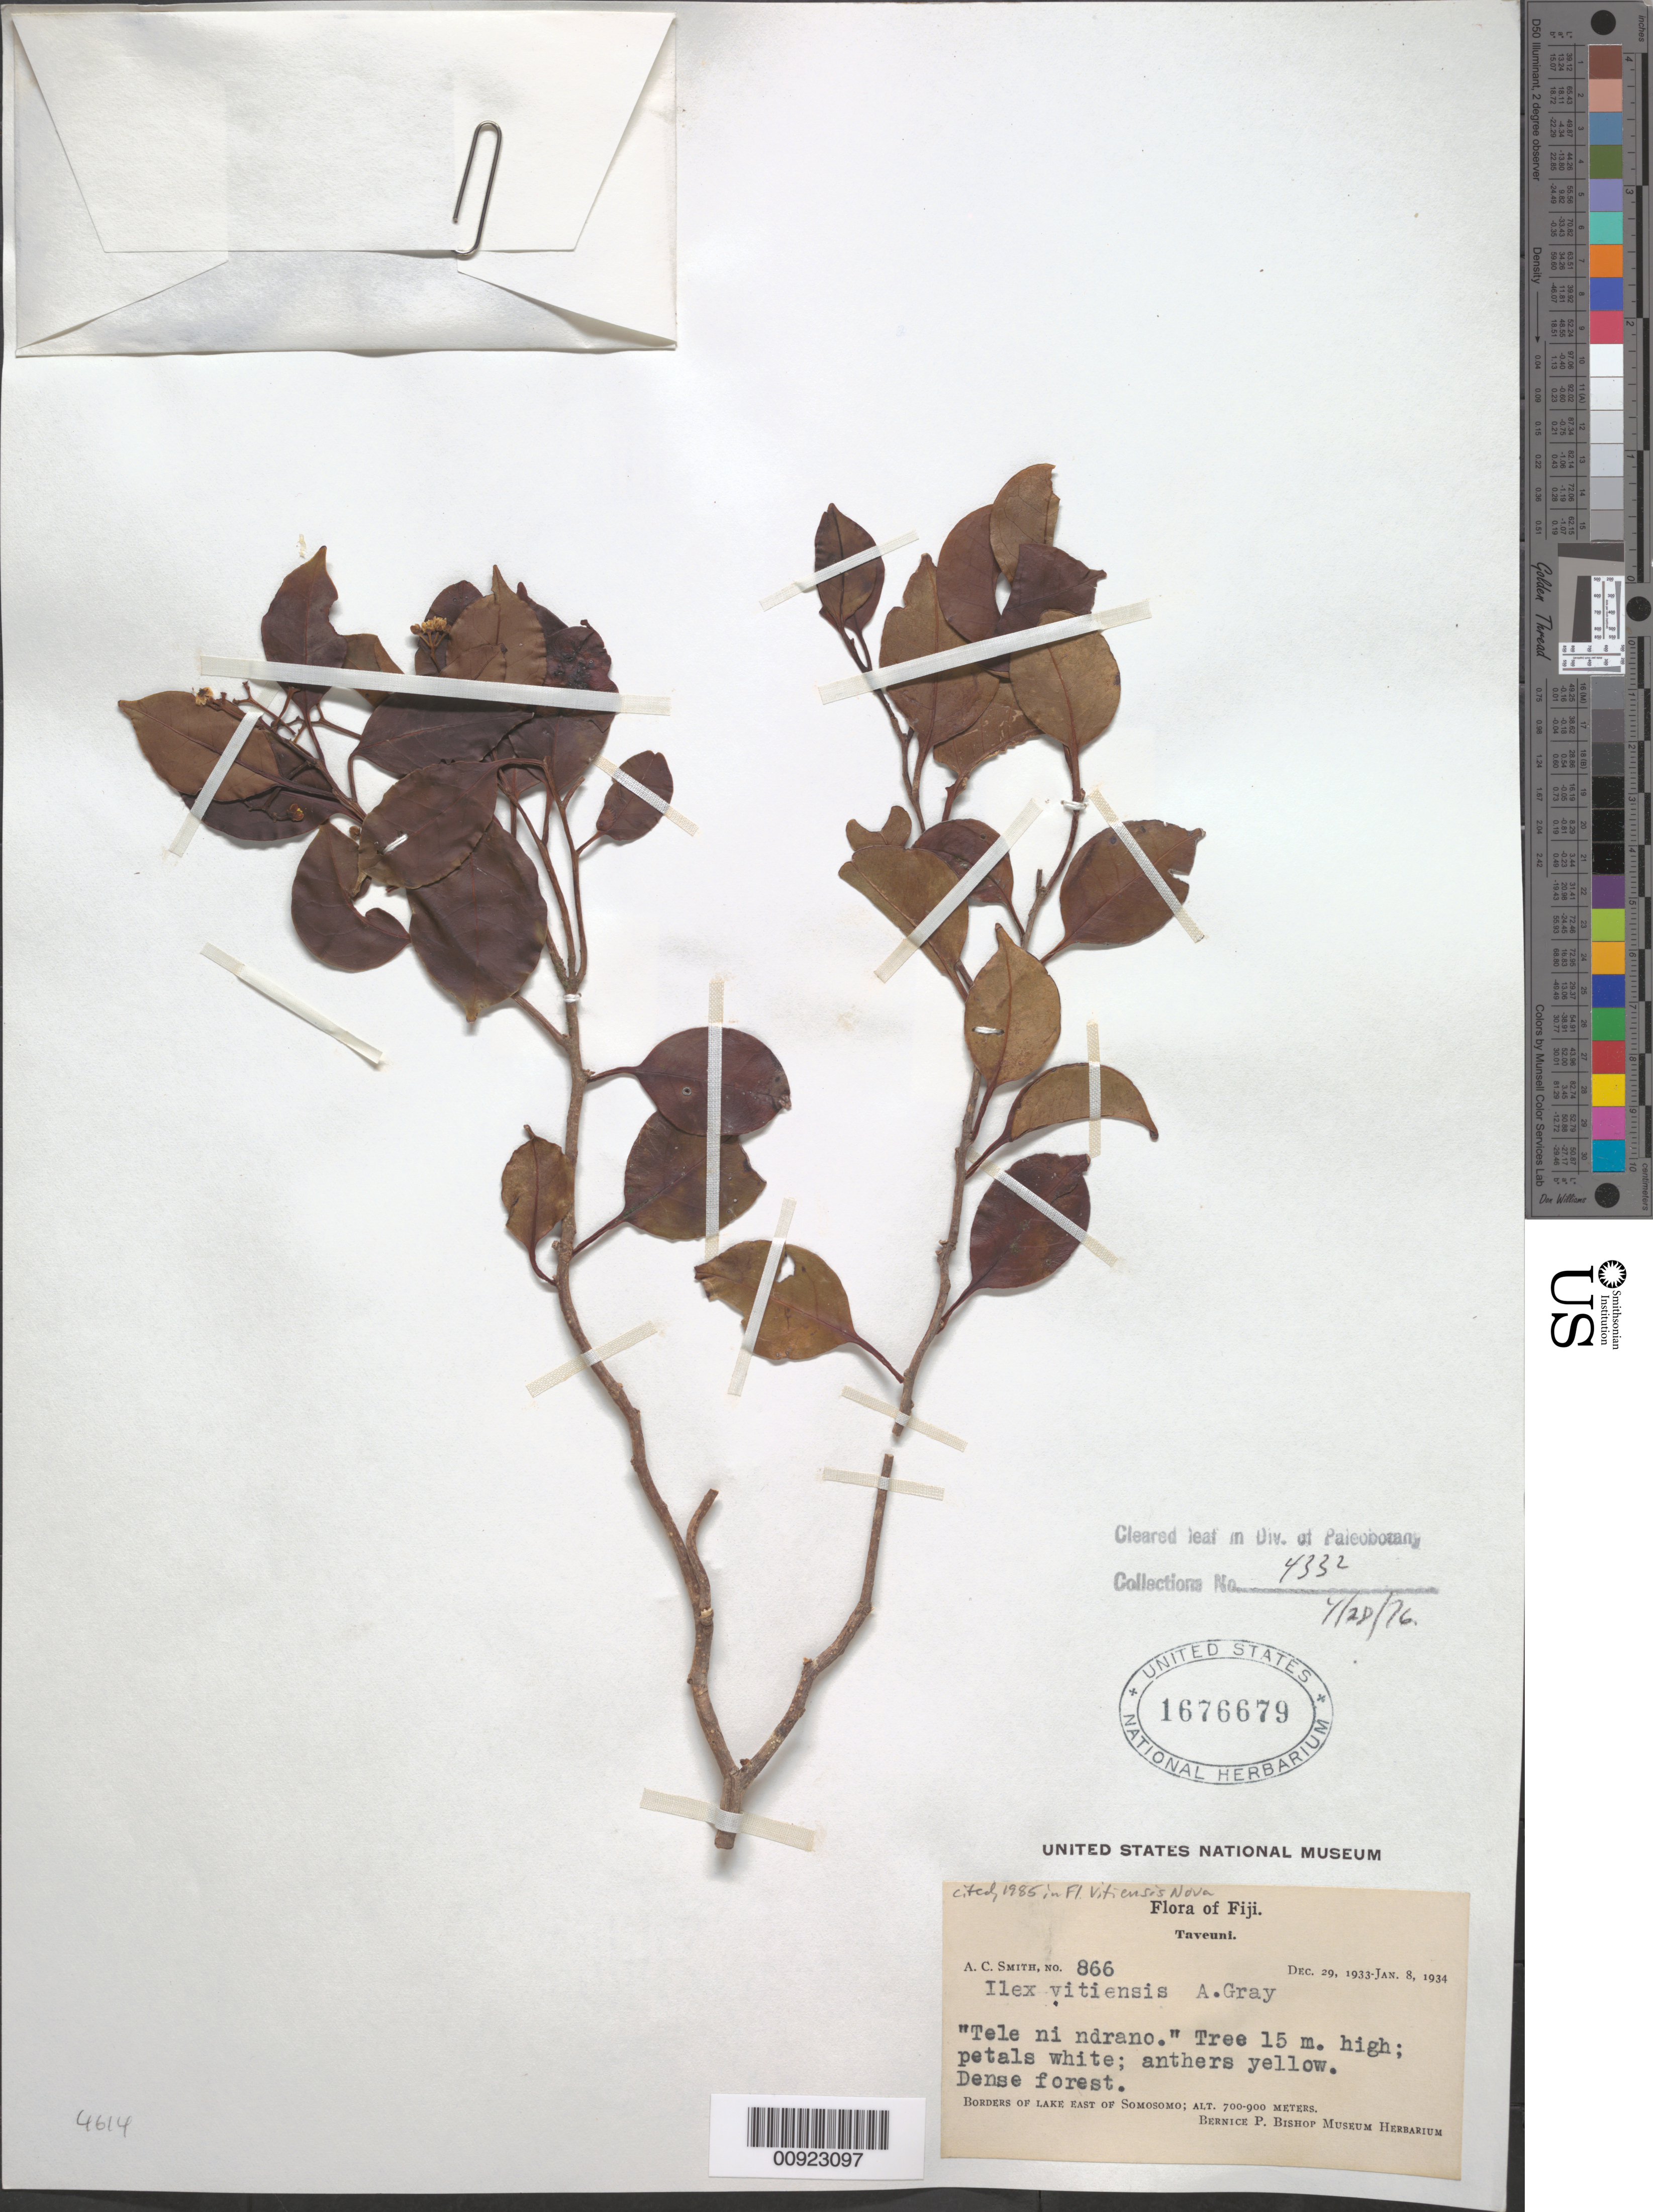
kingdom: Plantae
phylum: Tracheophyta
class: Magnoliopsida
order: Aquifoliales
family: Aquifoliaceae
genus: Ilex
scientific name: Ilex vitiensis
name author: A. Gray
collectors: C. A. Smith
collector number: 866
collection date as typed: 29 Dec 1933 to 08 Jan 1934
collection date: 1933-12-29/1934-01-08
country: Fiji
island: Taveuni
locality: Borders of lake east of Somosomo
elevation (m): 700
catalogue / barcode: US 1676679